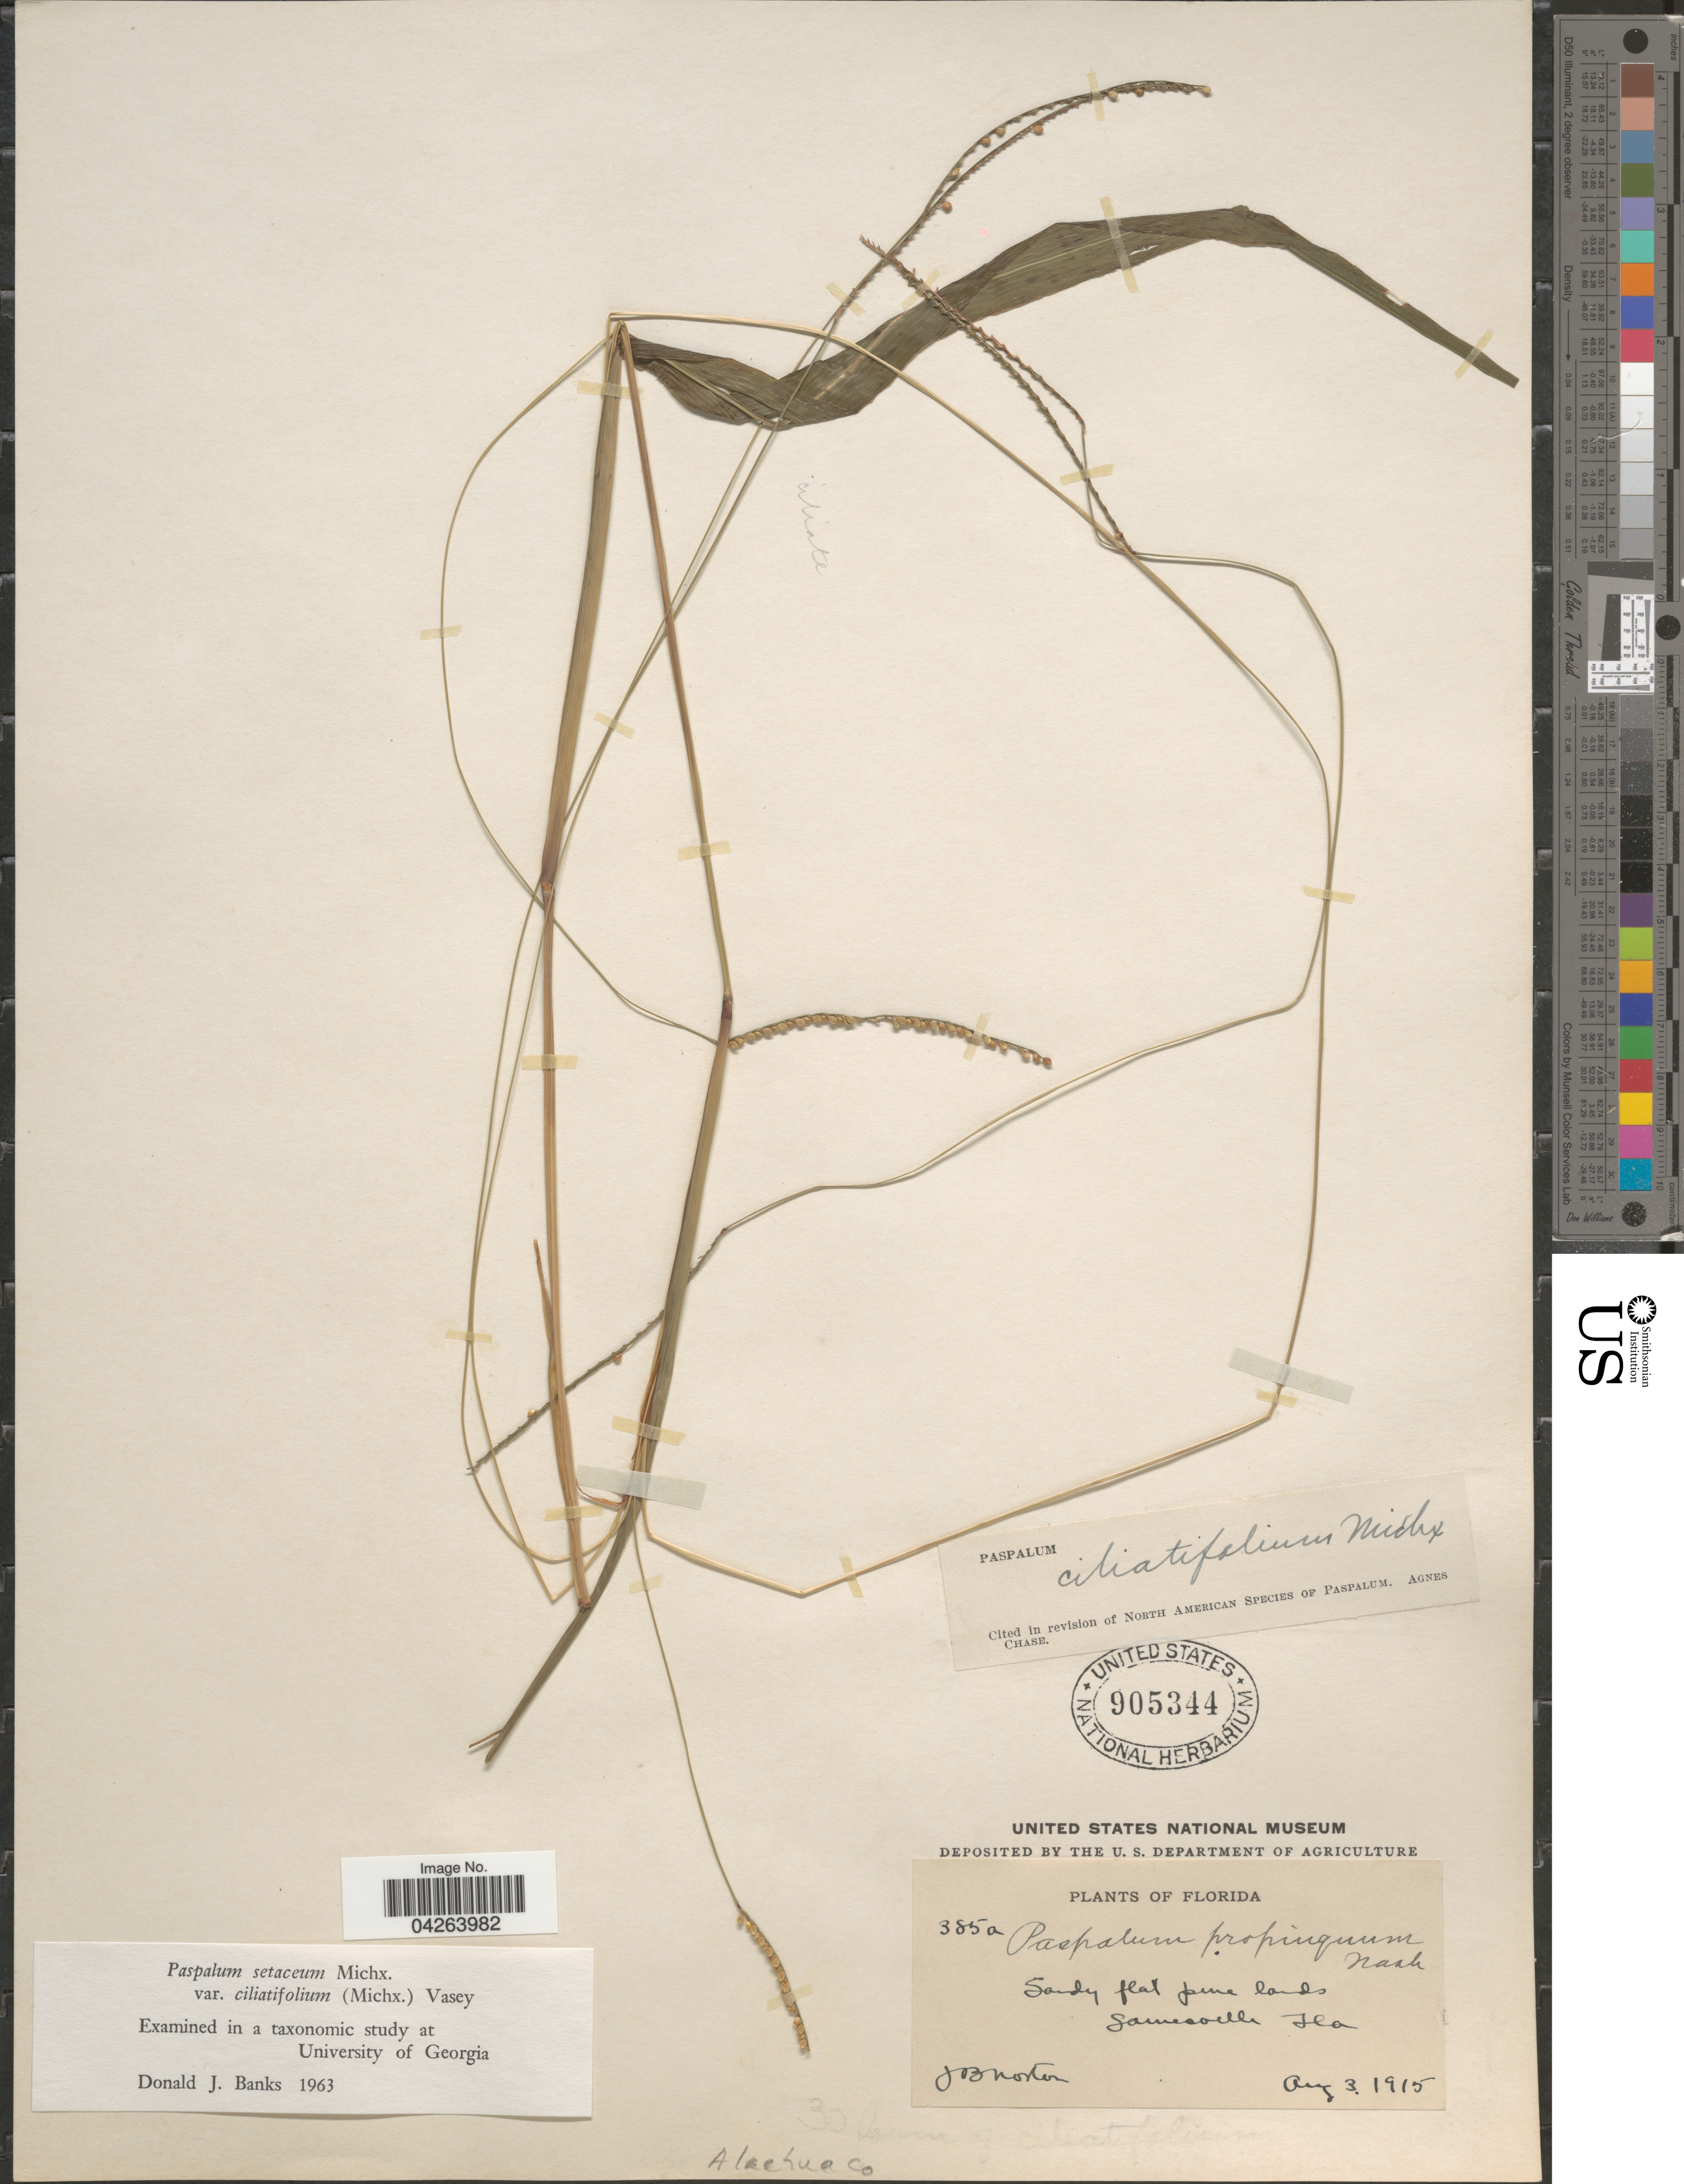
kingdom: Plantae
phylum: Tracheophyta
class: Liliopsida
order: Poales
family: Poaceae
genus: Paspalum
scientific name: Paspalum setaceum var. ciliatifolium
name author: (Michx.) Vasey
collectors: J. B. Norton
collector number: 385a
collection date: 1915-08-03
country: United States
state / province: Florida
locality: Gainesville. Alachua Co.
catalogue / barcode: US 905344